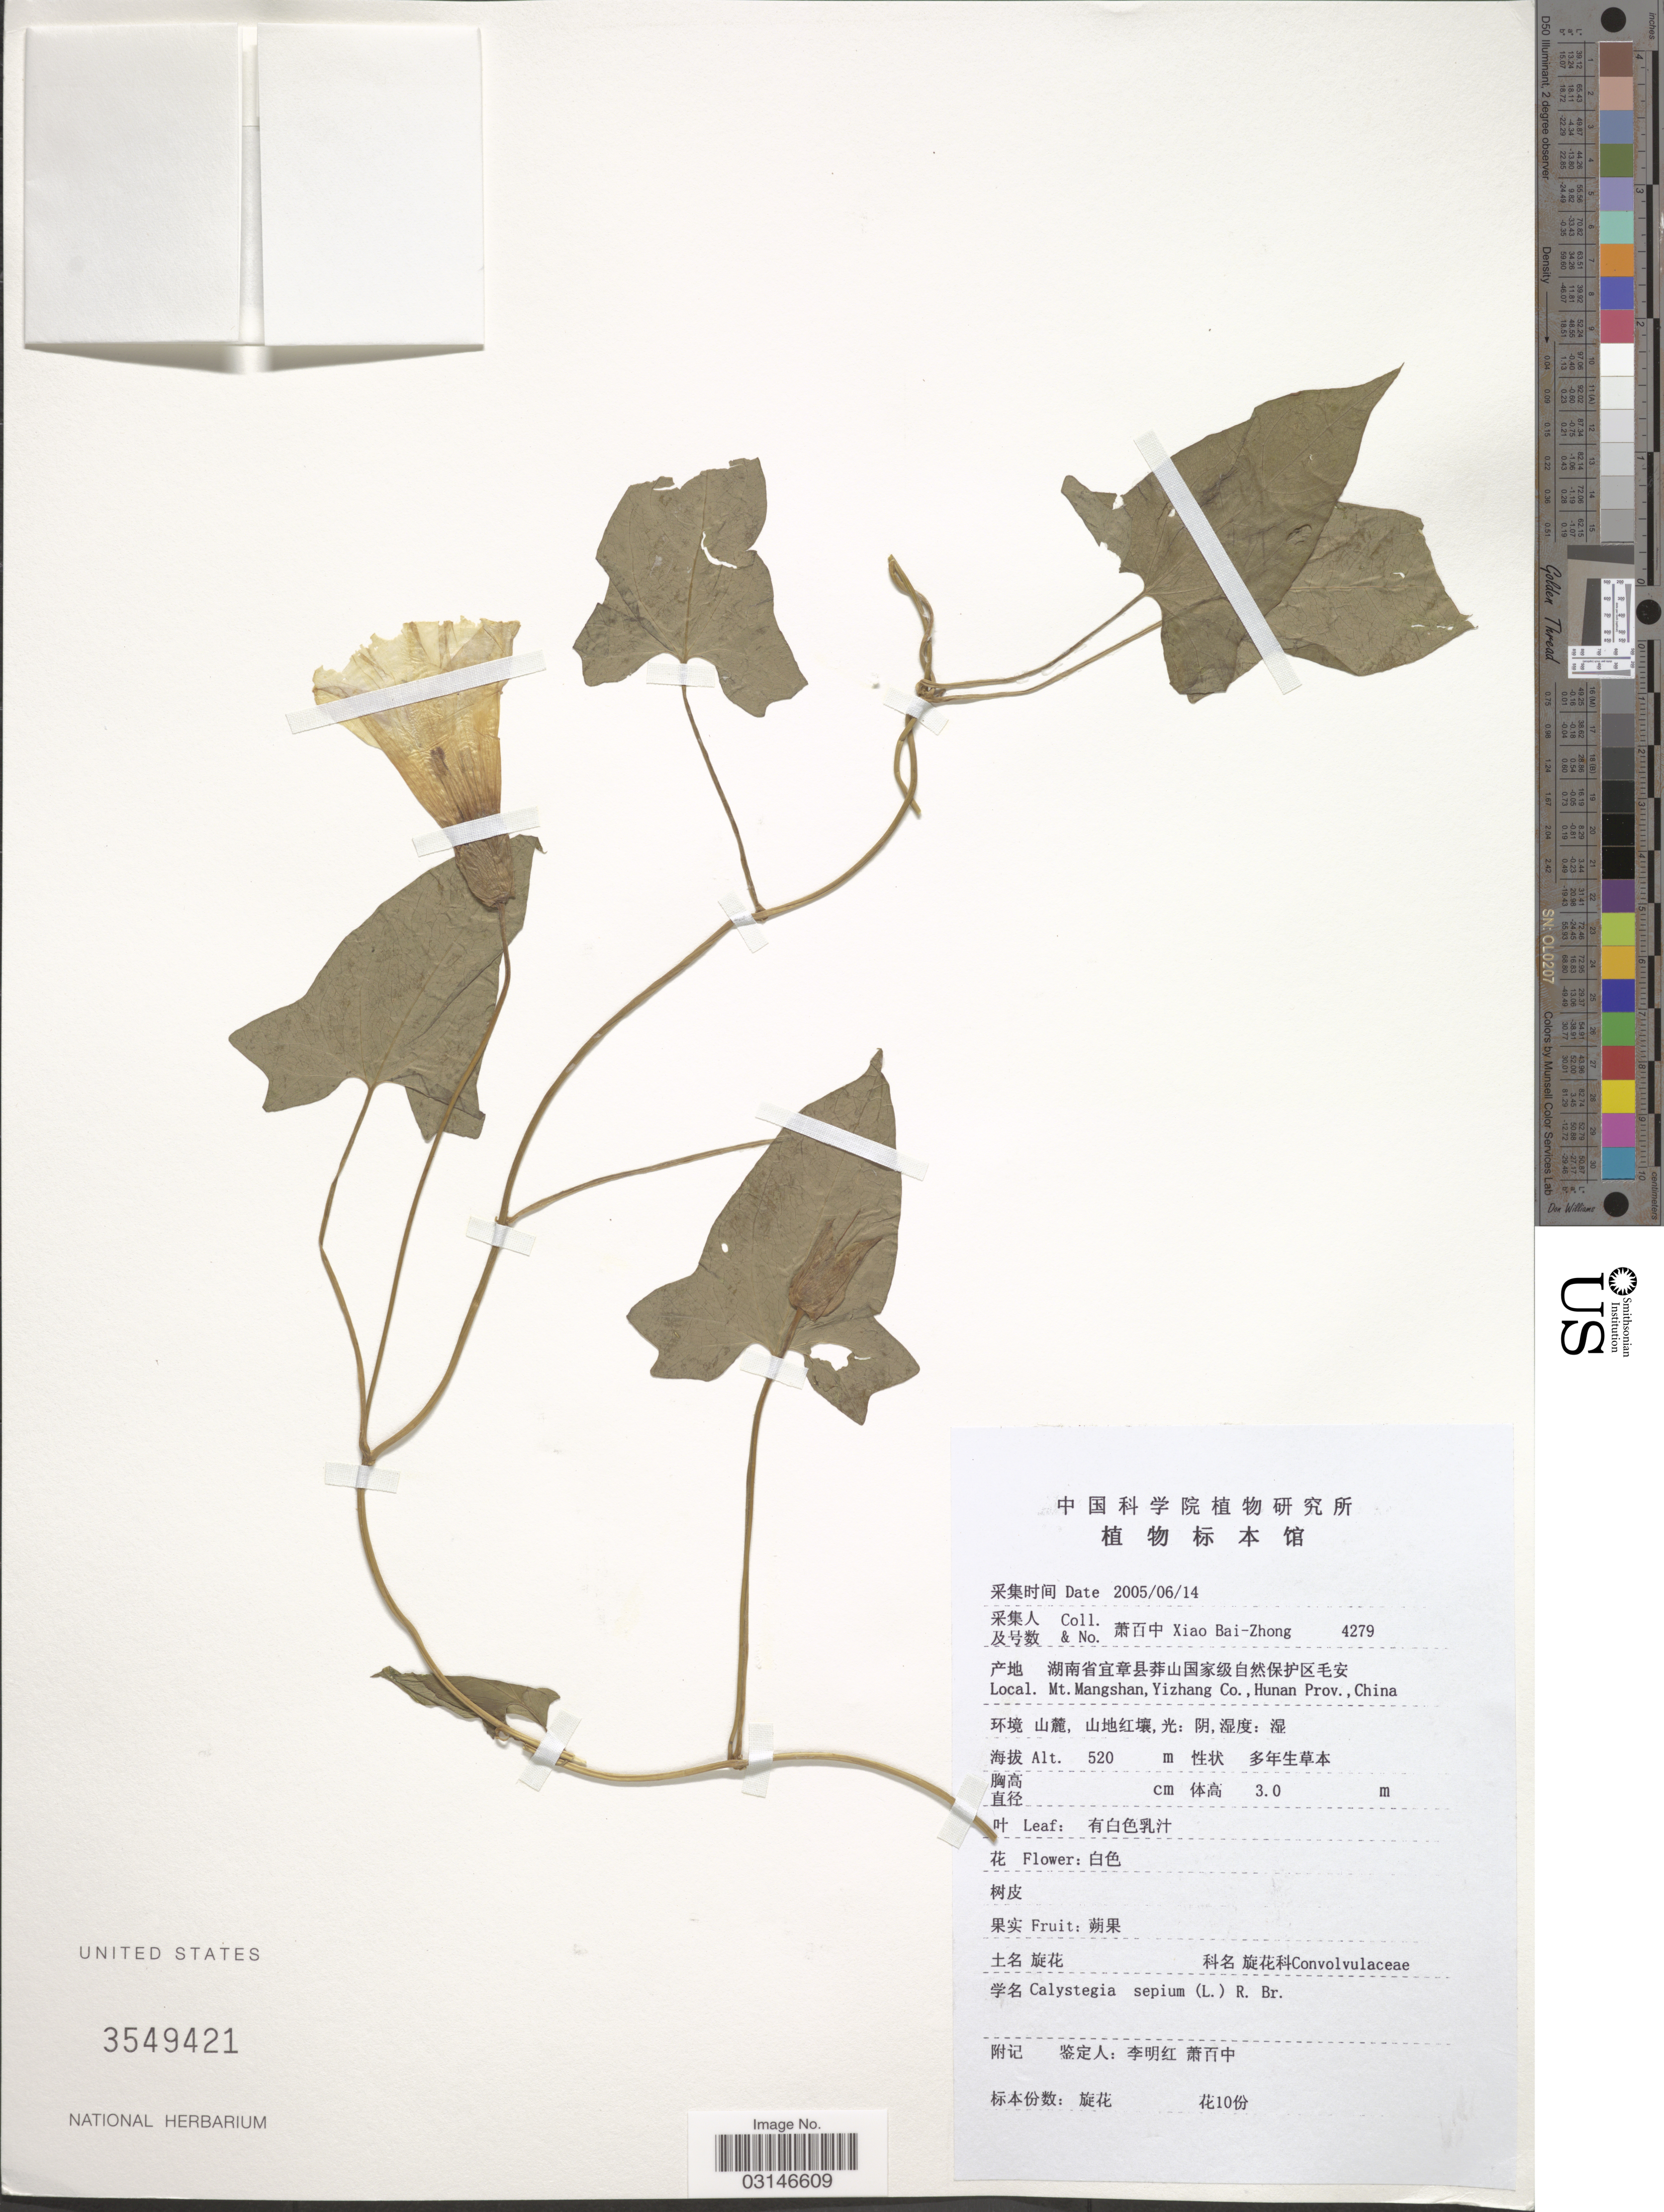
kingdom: Plantae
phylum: Tracheophyta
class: Magnoliopsida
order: Solanales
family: Convolvulaceae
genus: Calystegia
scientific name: Calystegia silvatica subsp. orientalis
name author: Brummitt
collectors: B. Z. Xiao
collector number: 4279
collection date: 2005-06-14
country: China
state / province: Hunan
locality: Mt. Mangshan, Yizhang Co.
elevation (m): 520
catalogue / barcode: US 3549421